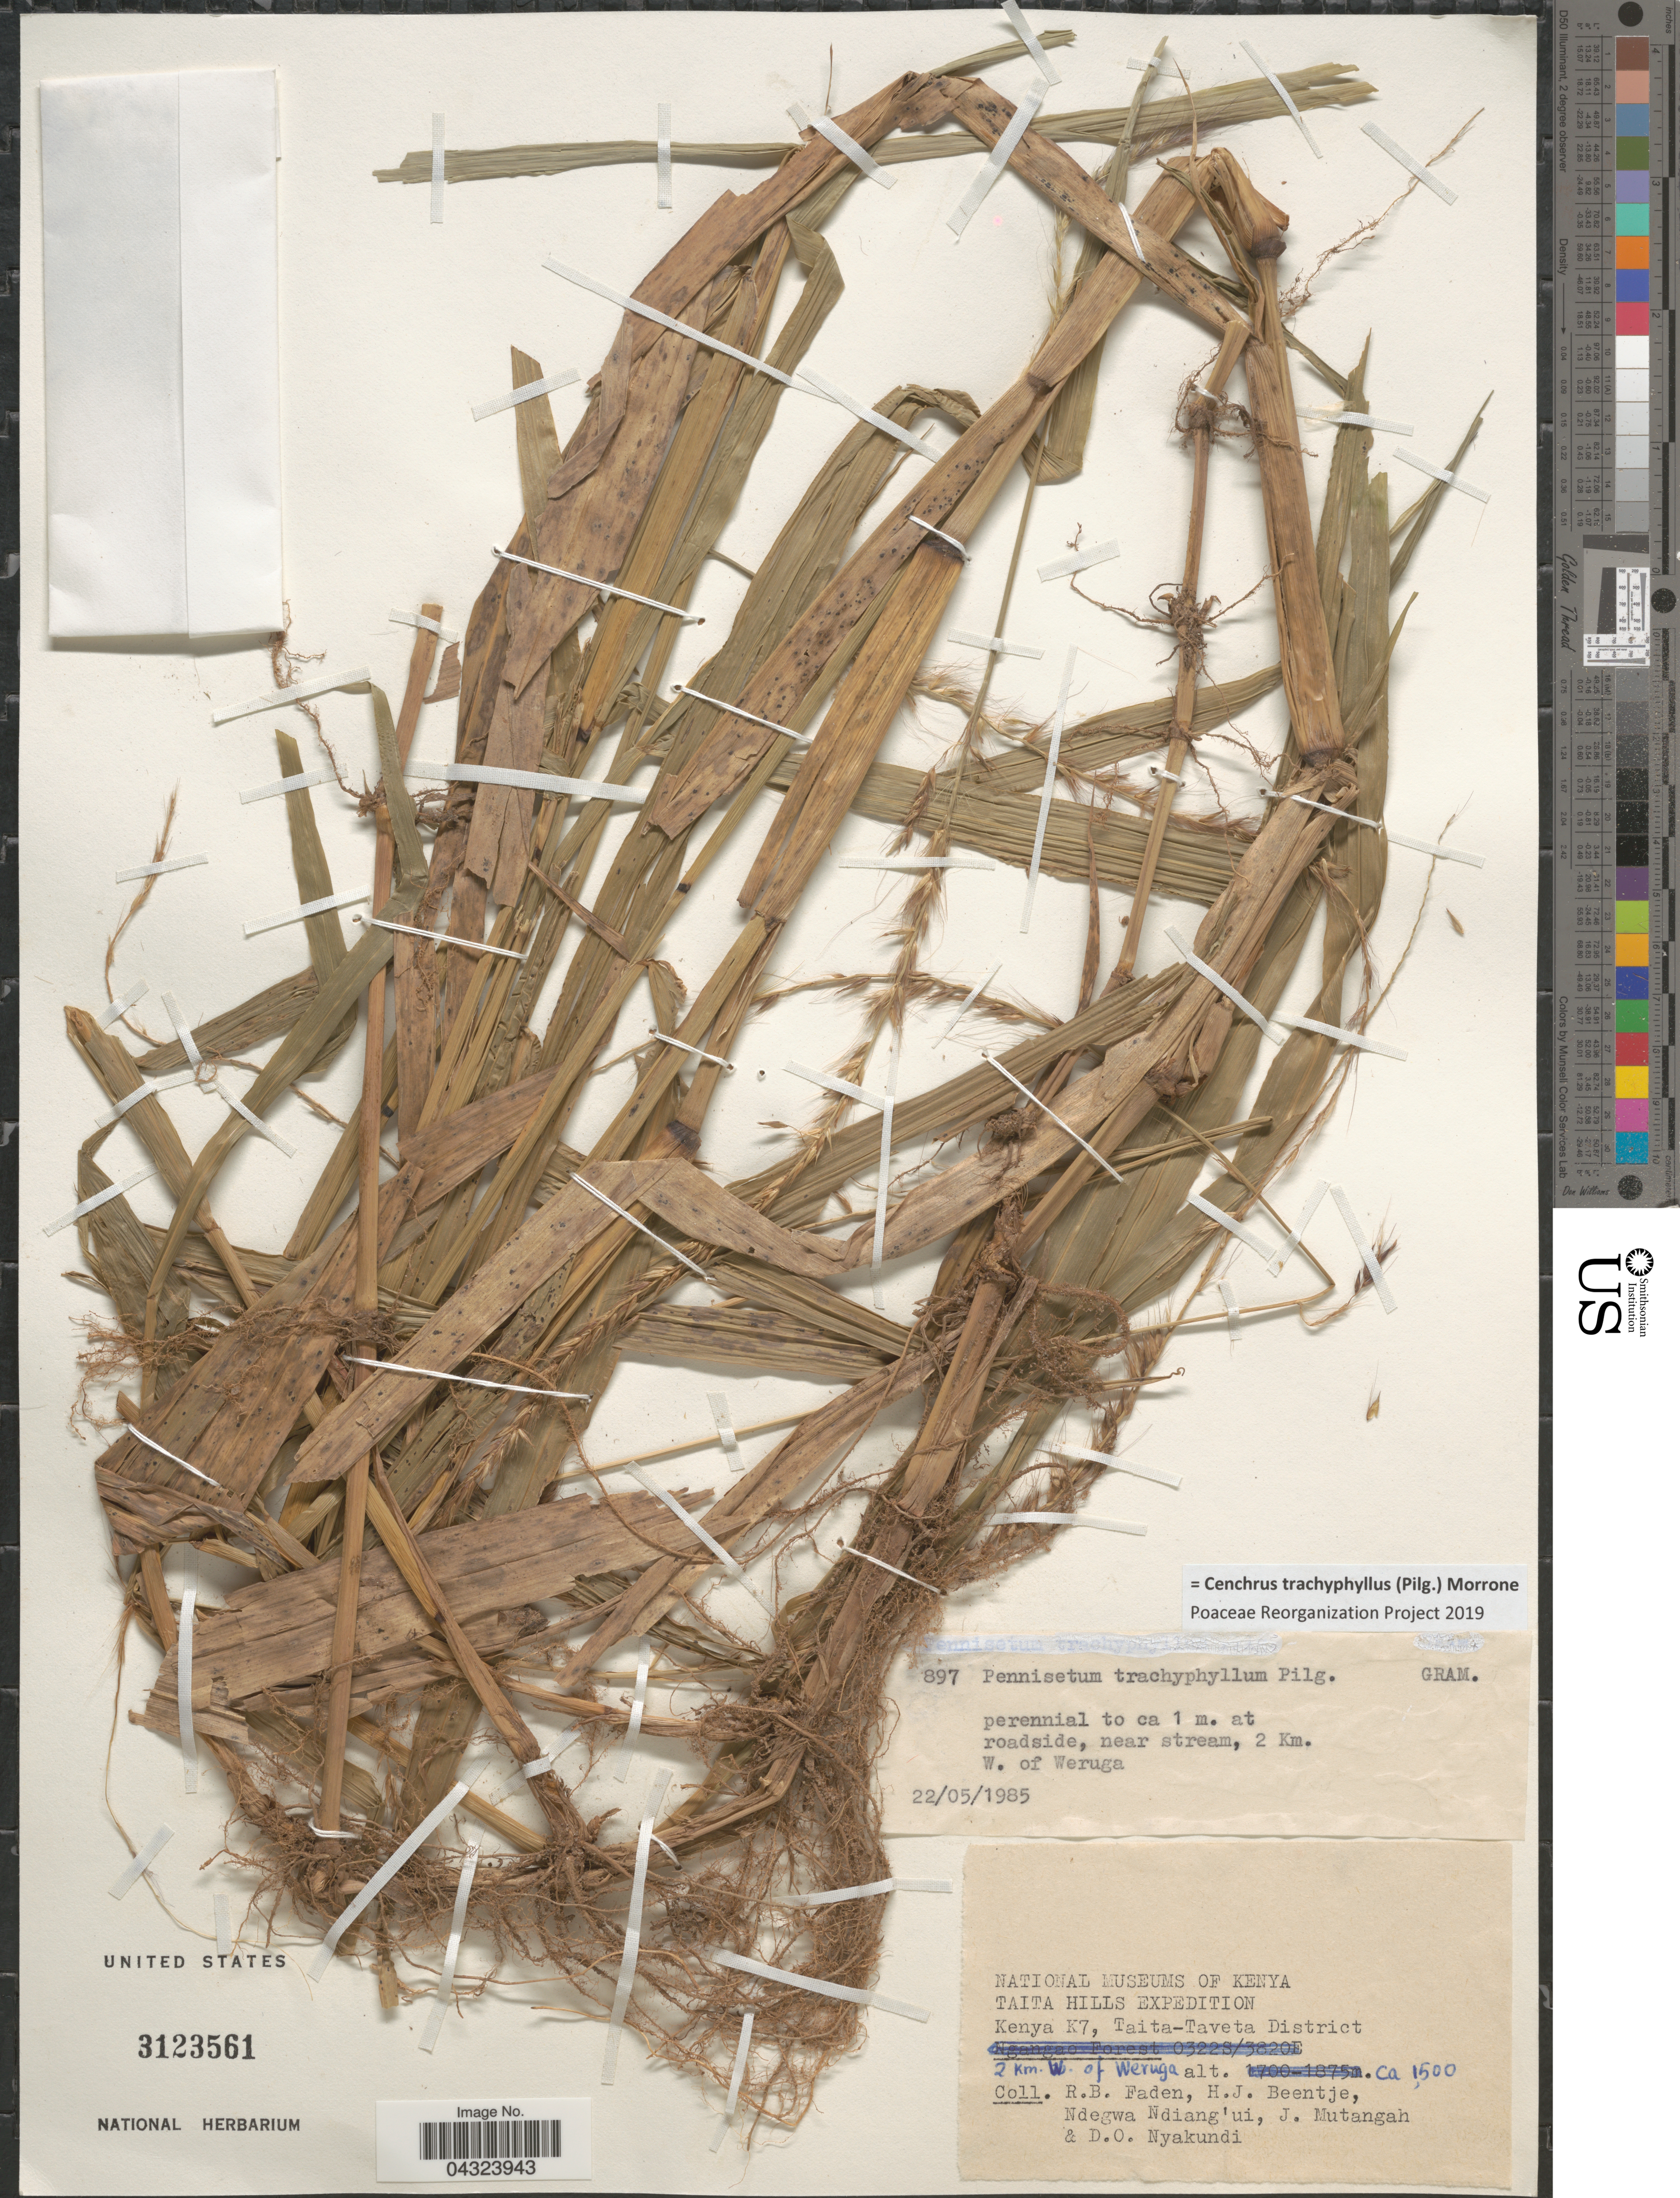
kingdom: Plantae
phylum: Tracheophyta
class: Liliopsida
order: Poales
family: Poaceae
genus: Cenchrus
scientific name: Cenchrus trachyphyllus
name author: (Pilg.) Morrone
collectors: R. B. Faden, H. J. Beentje, Ndegwa Ndiang'ui, J. Mutangah & D. Nyakundi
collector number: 897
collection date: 1985-05-22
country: Kenya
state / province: Taita Taveta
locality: National Museums of Kenya Taita Hills Expedition. Kenya K7, Taita-Taveta District. 2 Km. W. of Weruga.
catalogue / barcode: US 3123561